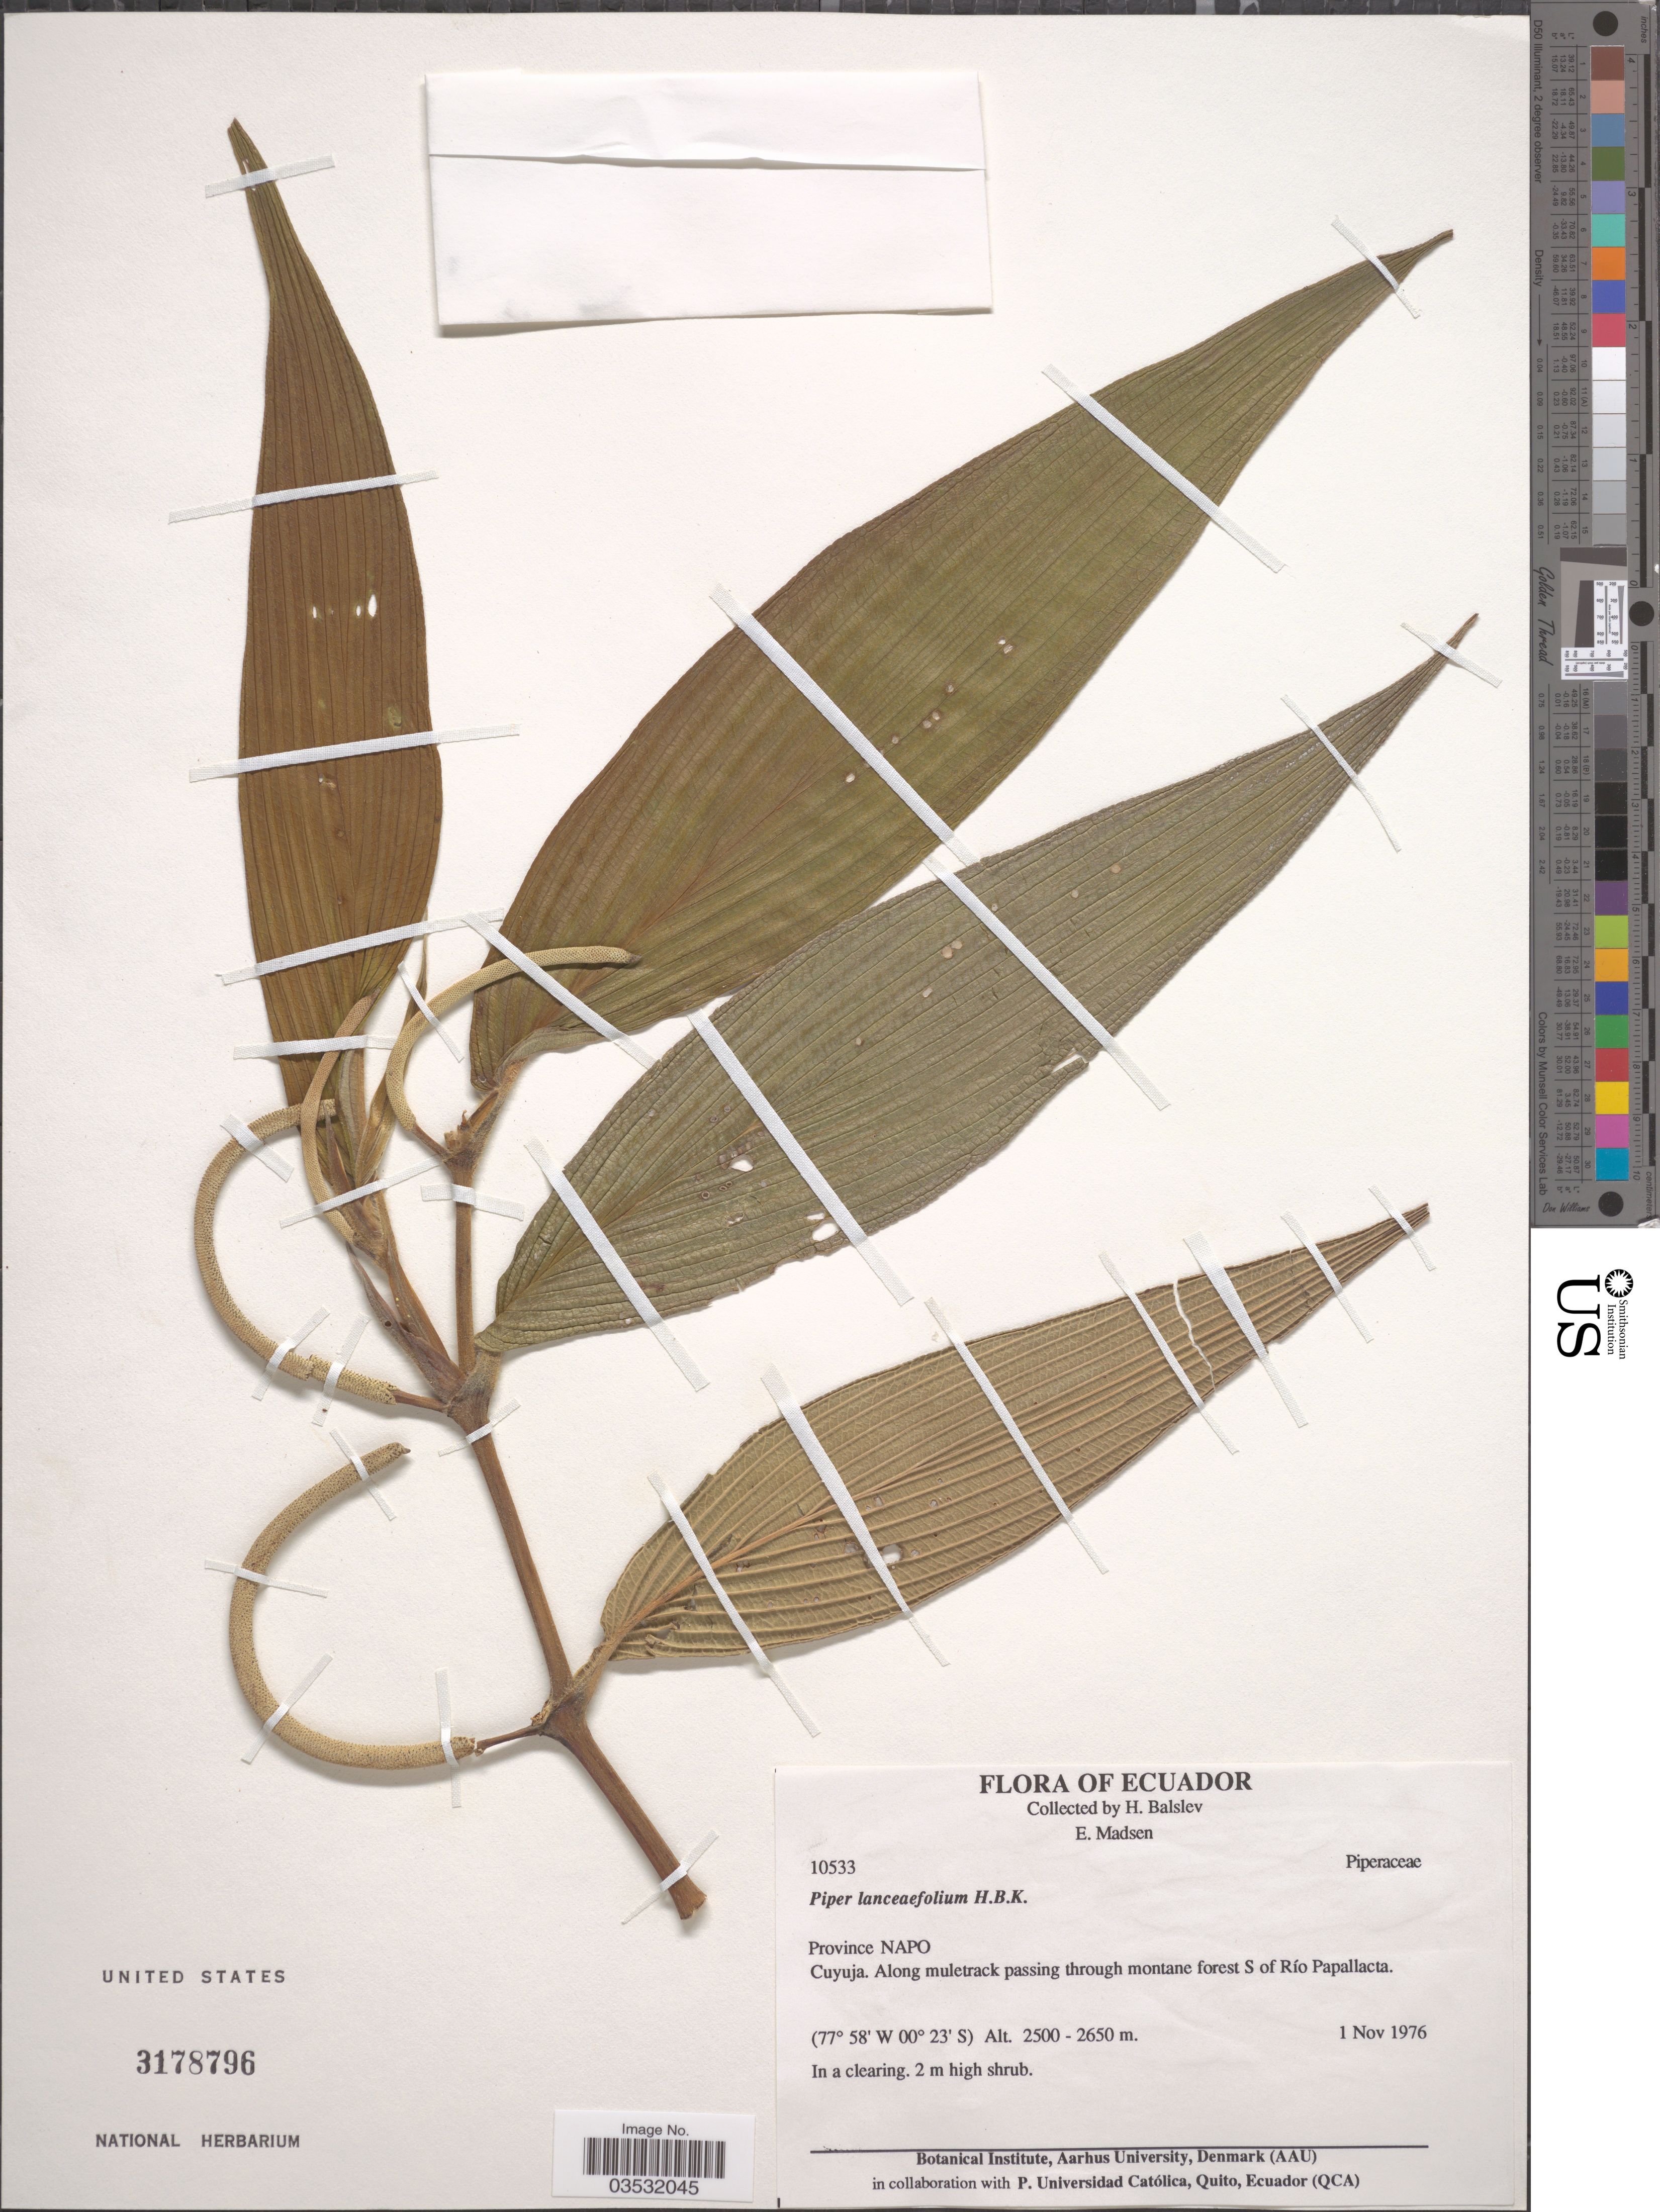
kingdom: Plantae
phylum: Tracheophyta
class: Magnoliopsida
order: Piperales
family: Piperaceae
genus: Piper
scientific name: Piper lanceifolium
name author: Kunth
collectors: H. Balslev & E. Madsen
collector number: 10533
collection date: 1976-11-01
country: Ecuador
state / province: Napo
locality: Cuyuja. Along muletrack passing through montane forest S of Río Papallacta.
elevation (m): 2500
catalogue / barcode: US 3178796